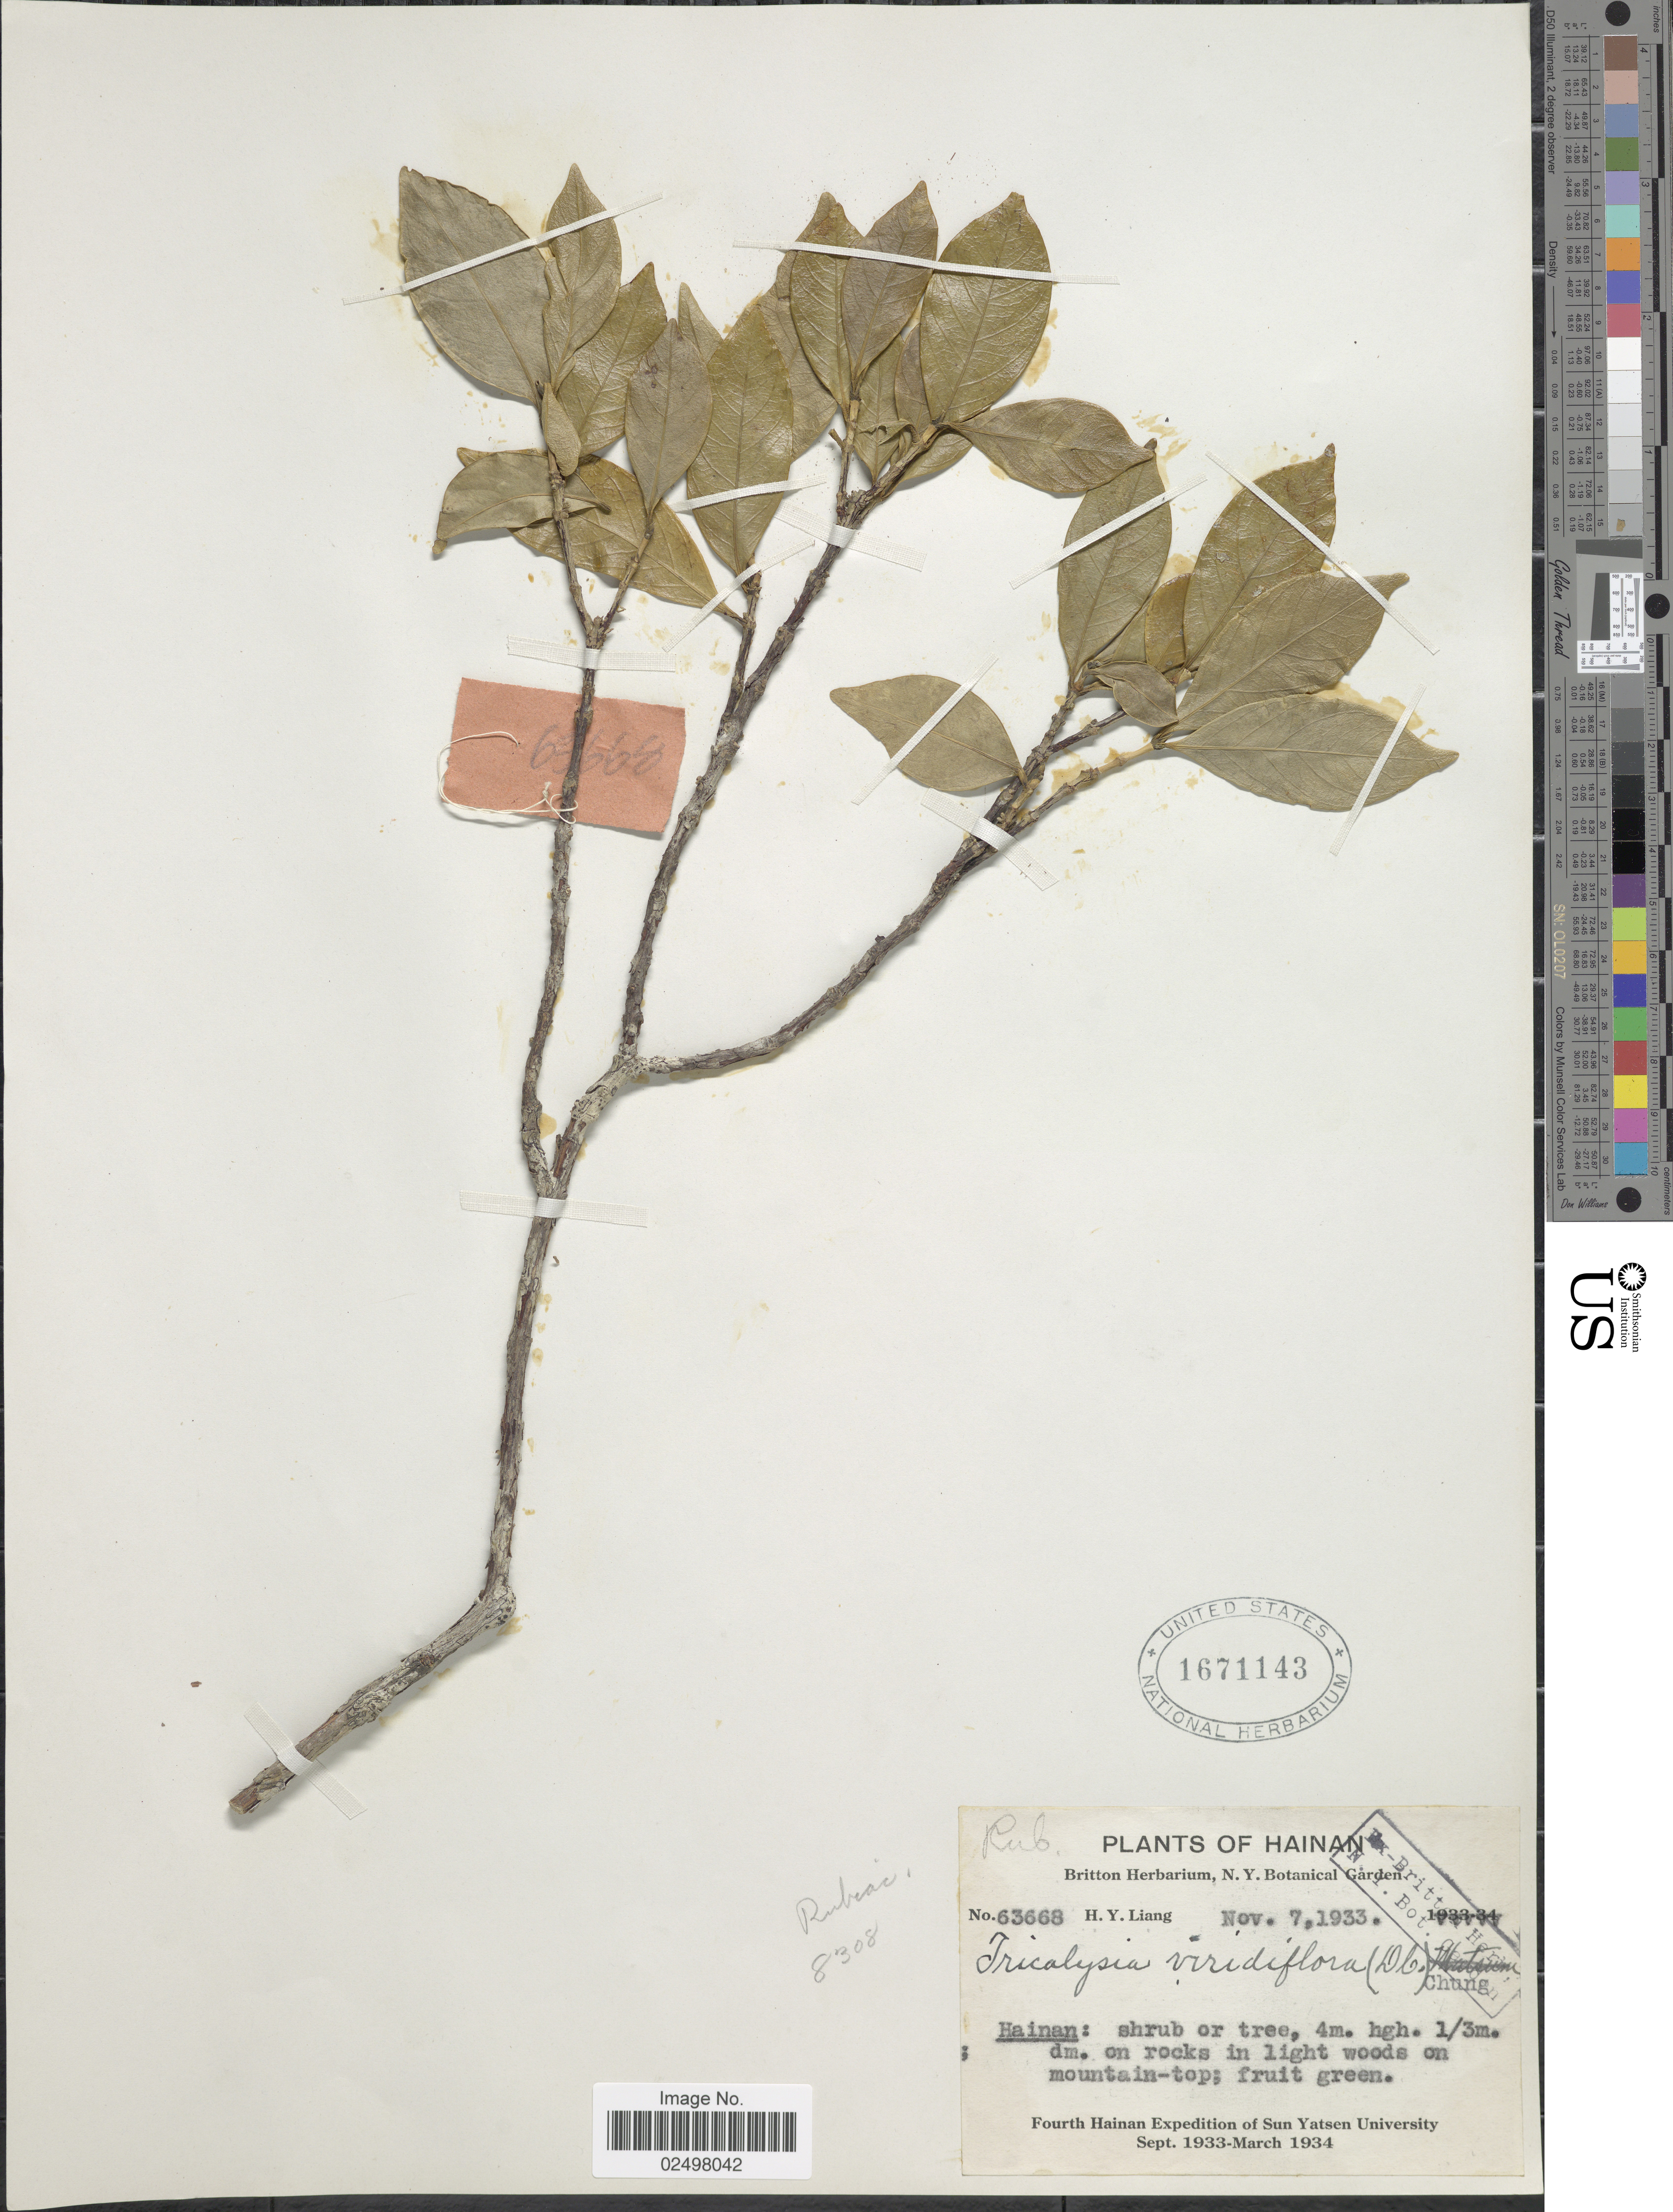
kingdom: Plantae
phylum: Tracheophyta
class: Magnoliopsida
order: Gentianales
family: Rubiaceae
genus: Tricalysia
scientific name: Tricalysia dubia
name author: (Lindl.) Ohwi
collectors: H. Y. Liang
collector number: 63668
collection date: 1933-11-07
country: China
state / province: Hainan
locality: On mountain-top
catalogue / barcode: US 1671143